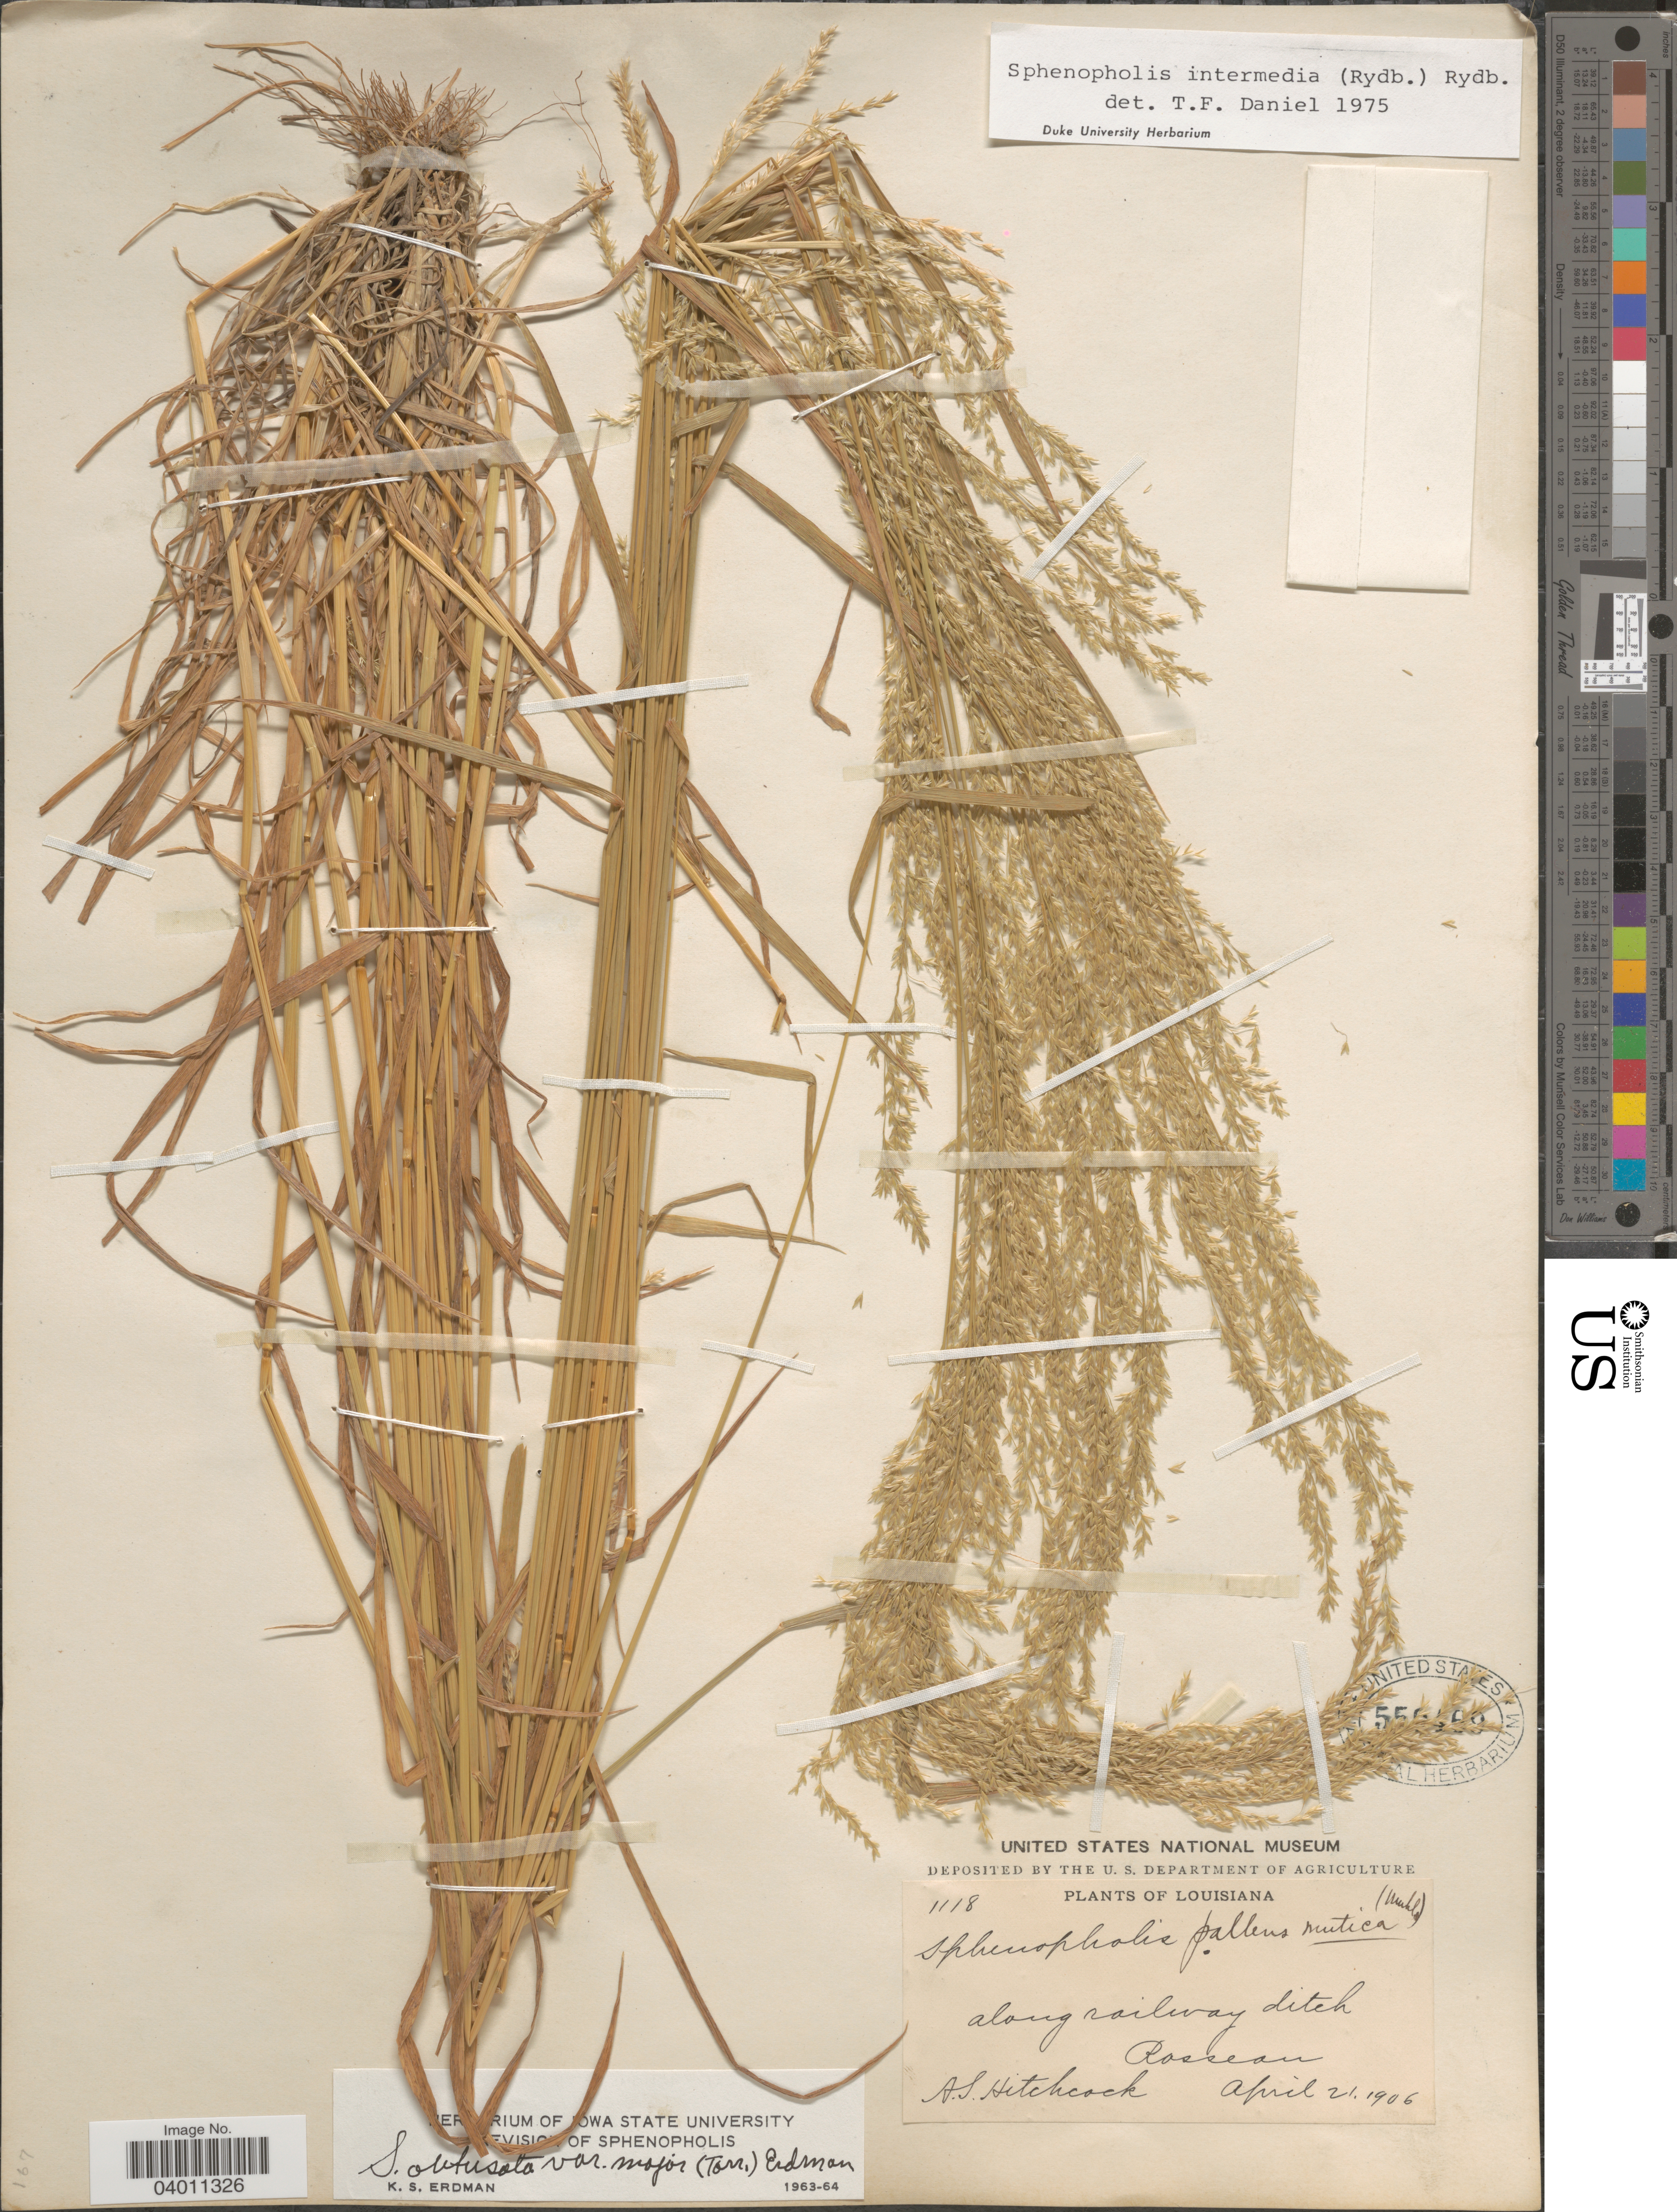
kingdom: Plantae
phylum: Tracheophyta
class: Liliopsida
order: Poales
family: Poaceae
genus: Sphenopholis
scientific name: Sphenopholis intermedia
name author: (Rydb.) Rydb.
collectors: A. S. Hitchcock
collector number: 1118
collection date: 1906-04-21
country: United States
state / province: Louisiana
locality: Along railway ditch. Rosseau.